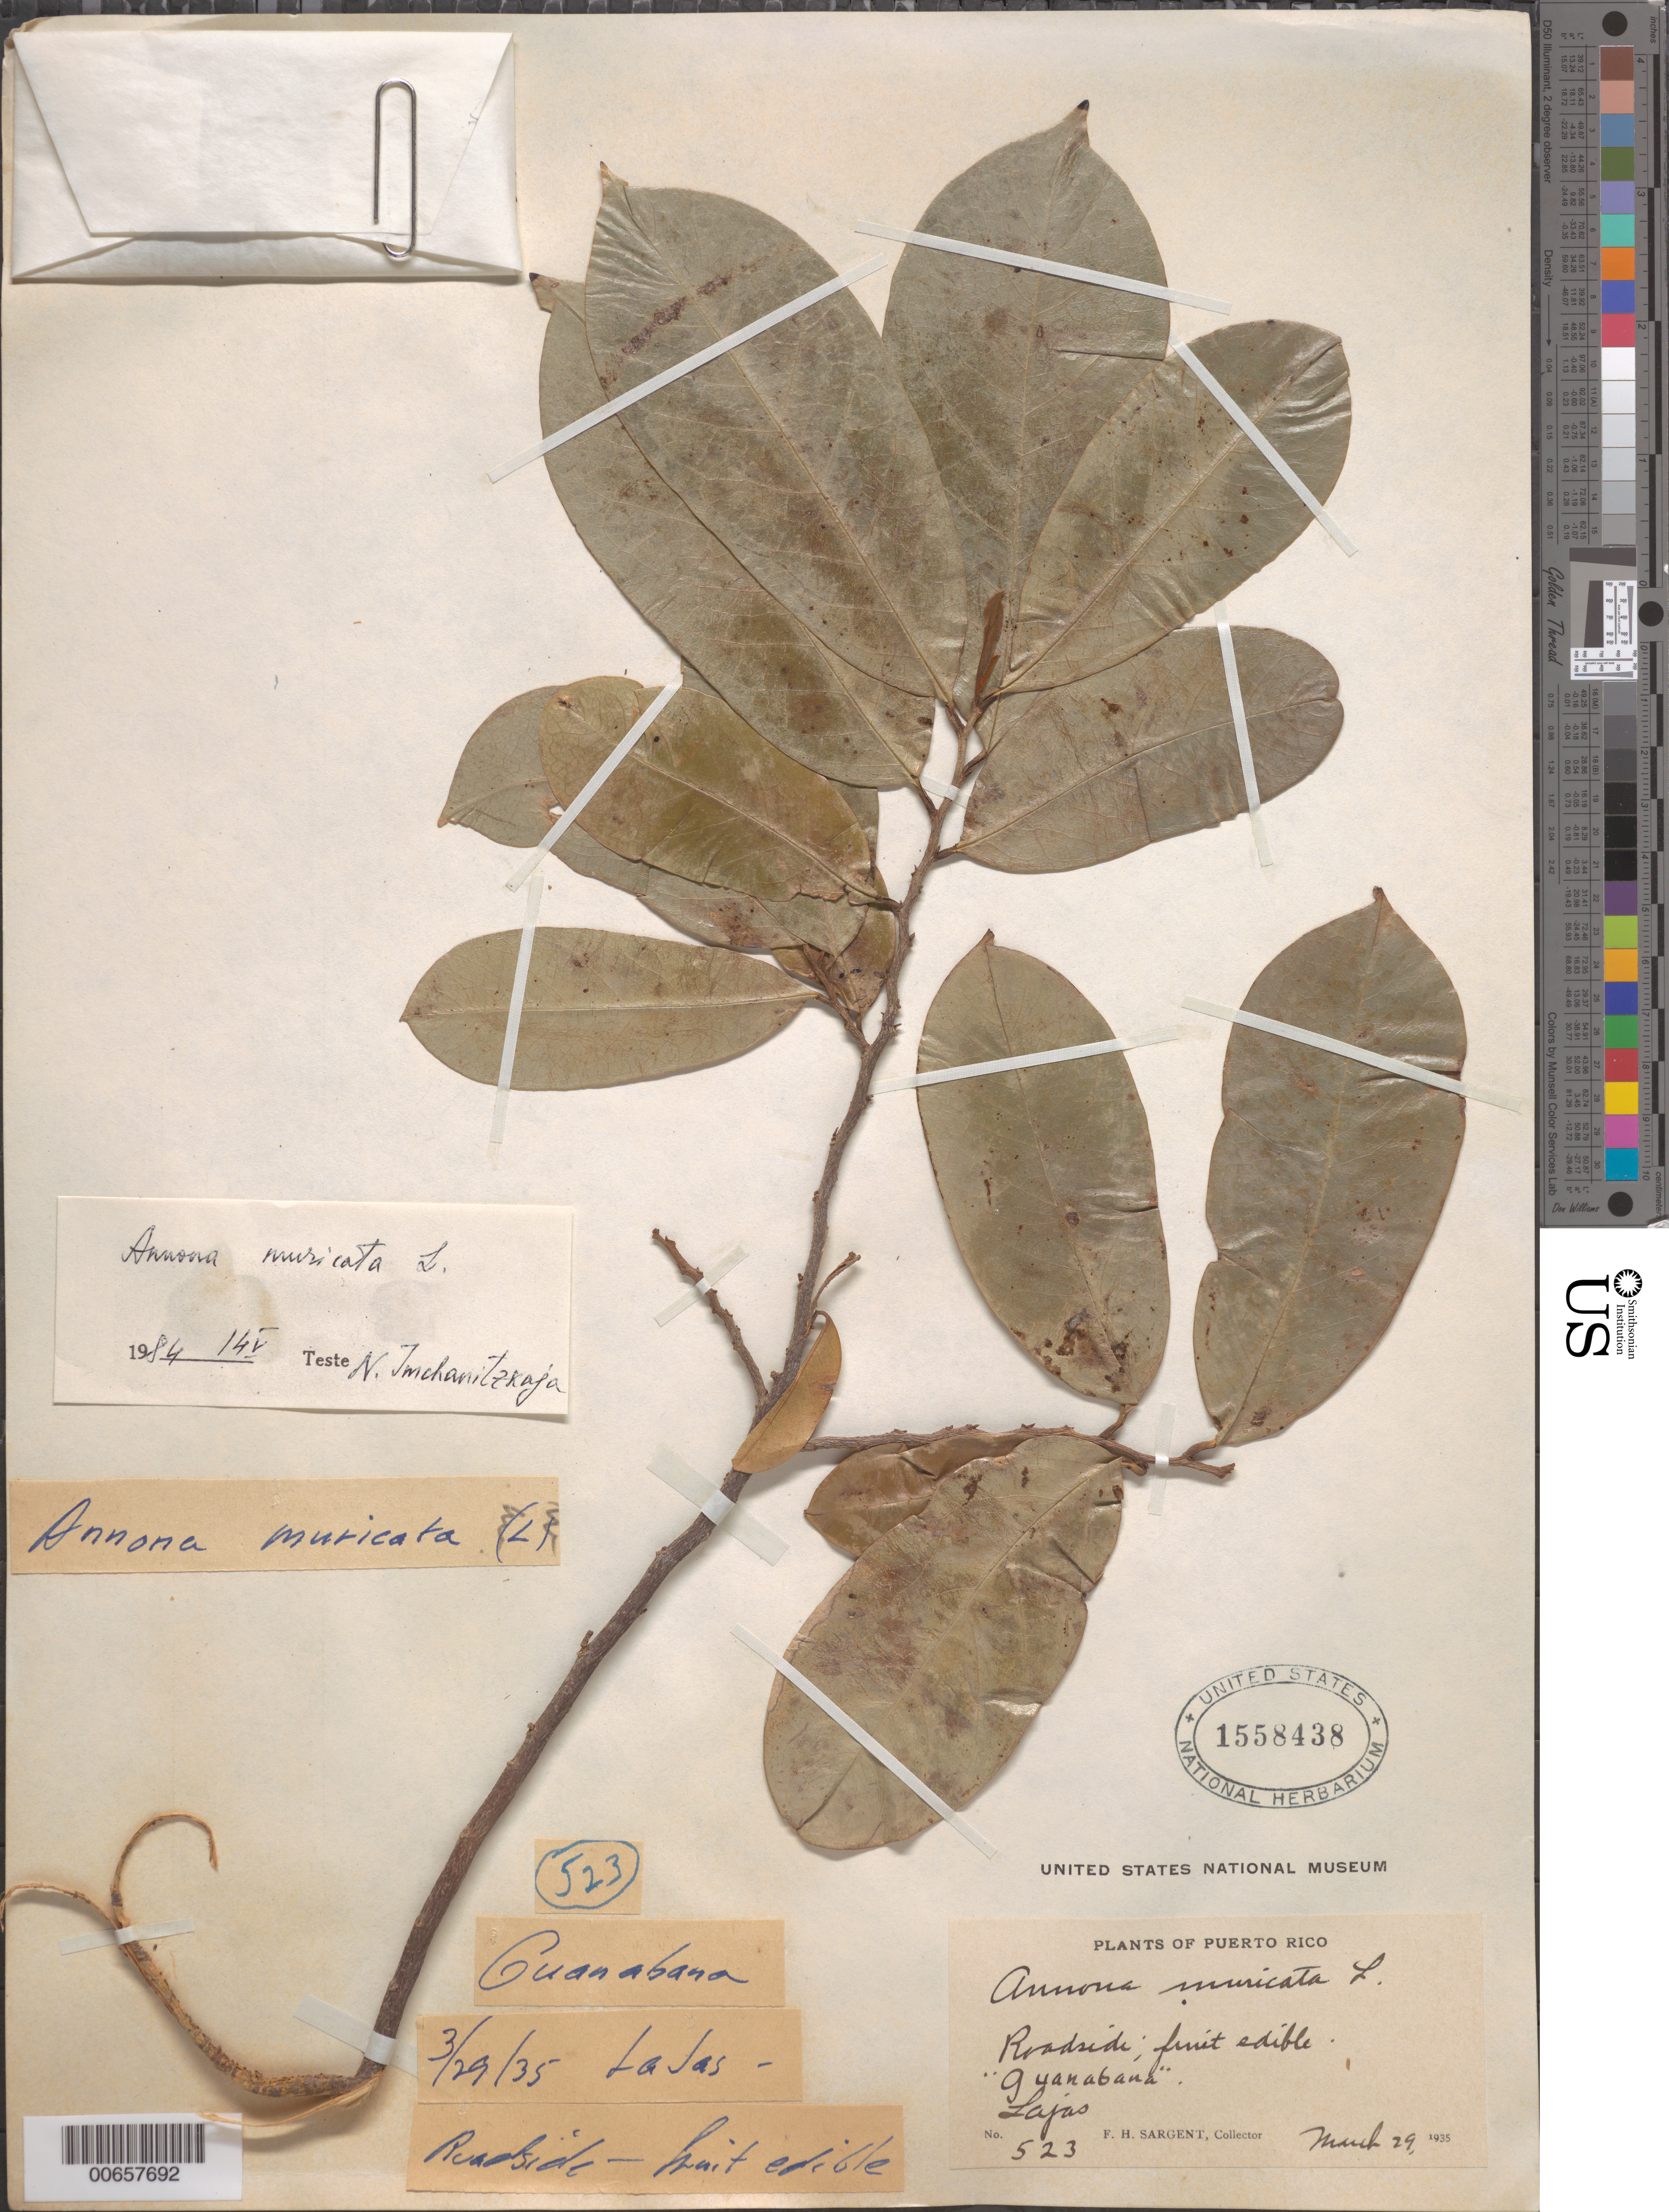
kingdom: Plantae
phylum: Tracheophyta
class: Magnoliopsida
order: Magnoliales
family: Annonaceae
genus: Annona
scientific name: Annona muricata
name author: L.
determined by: McChanitzkaja, N.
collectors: F. H. Sargent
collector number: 523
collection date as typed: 29 Mar 1935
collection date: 1935-03-29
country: Puerto Rico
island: Greater Antilles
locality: Lajas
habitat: Roadside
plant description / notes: Common name: Guanabano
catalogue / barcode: US 1558438